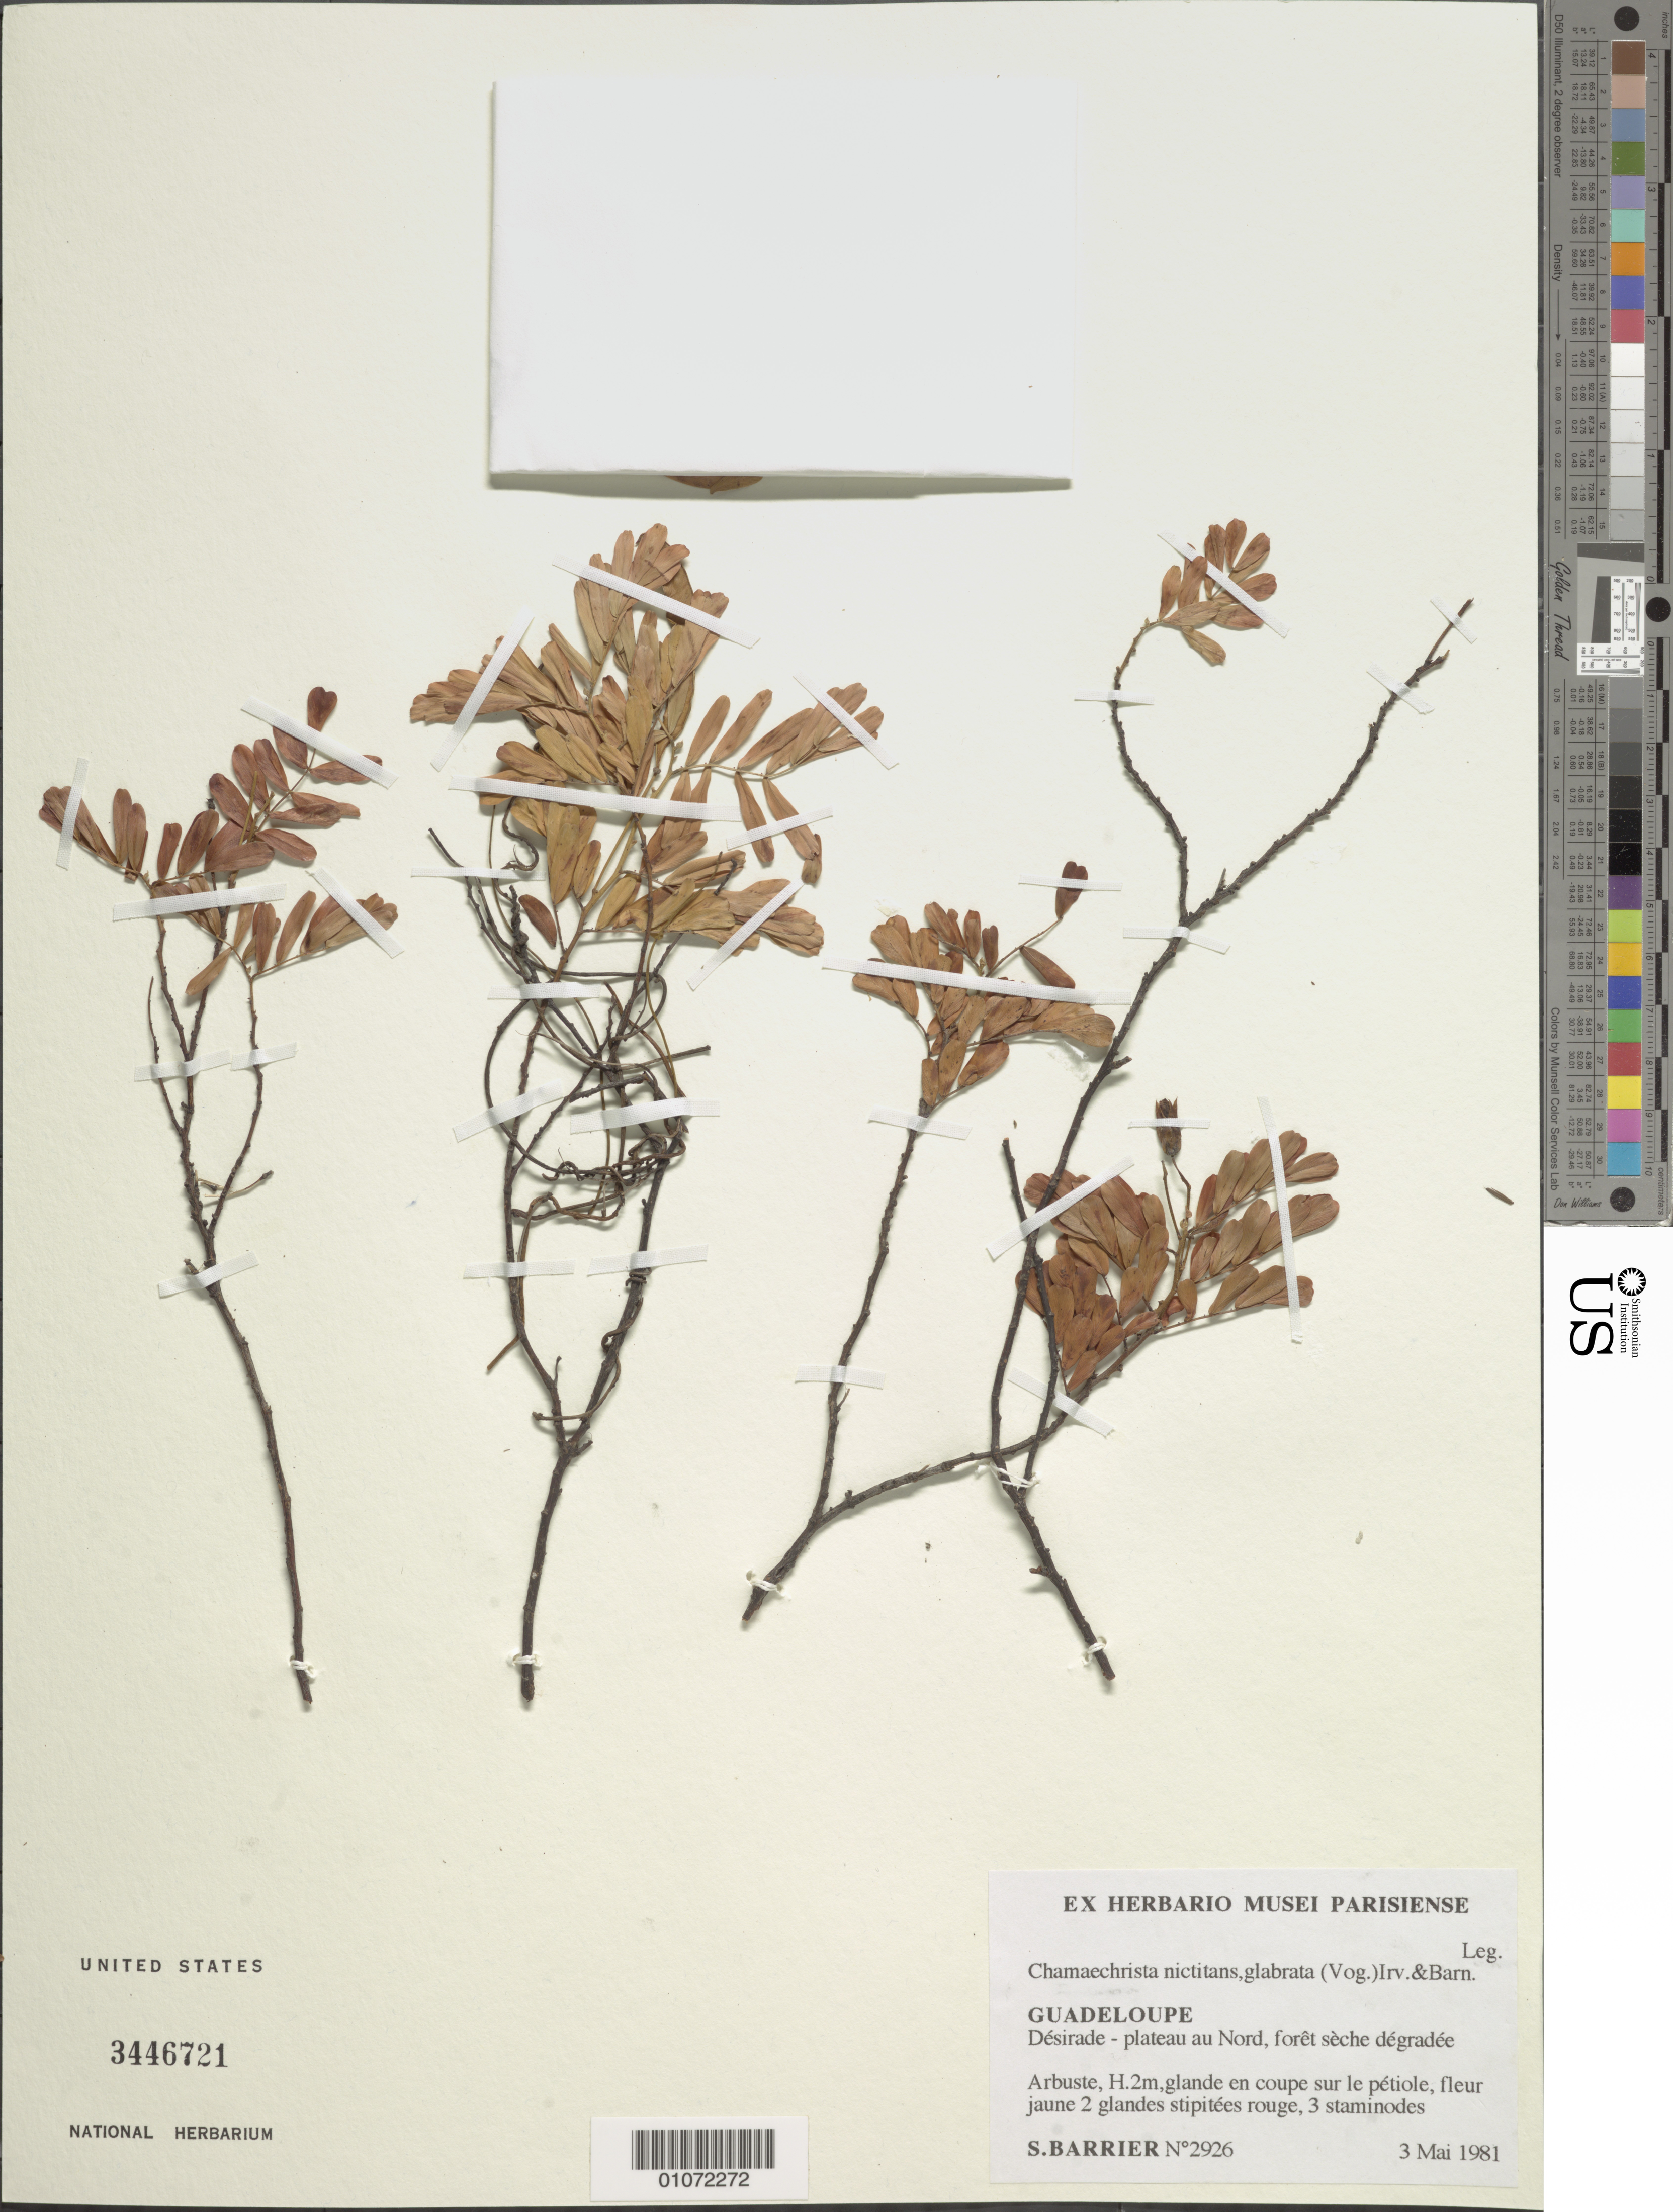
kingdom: Plantae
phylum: Tracheophyta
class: Magnoliopsida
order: Fabales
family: Fabaceae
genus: Chamaecrista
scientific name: Chamaecrista nictitans var. glabrata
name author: (Vogel) H.S. Irwin & Barneby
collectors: ex herb. Mus. Paris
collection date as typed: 03 May 1981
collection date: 1981-05-03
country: Guadeloupe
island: La Désirade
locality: plateau au Nord, foret seche degradee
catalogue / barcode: US 3446721